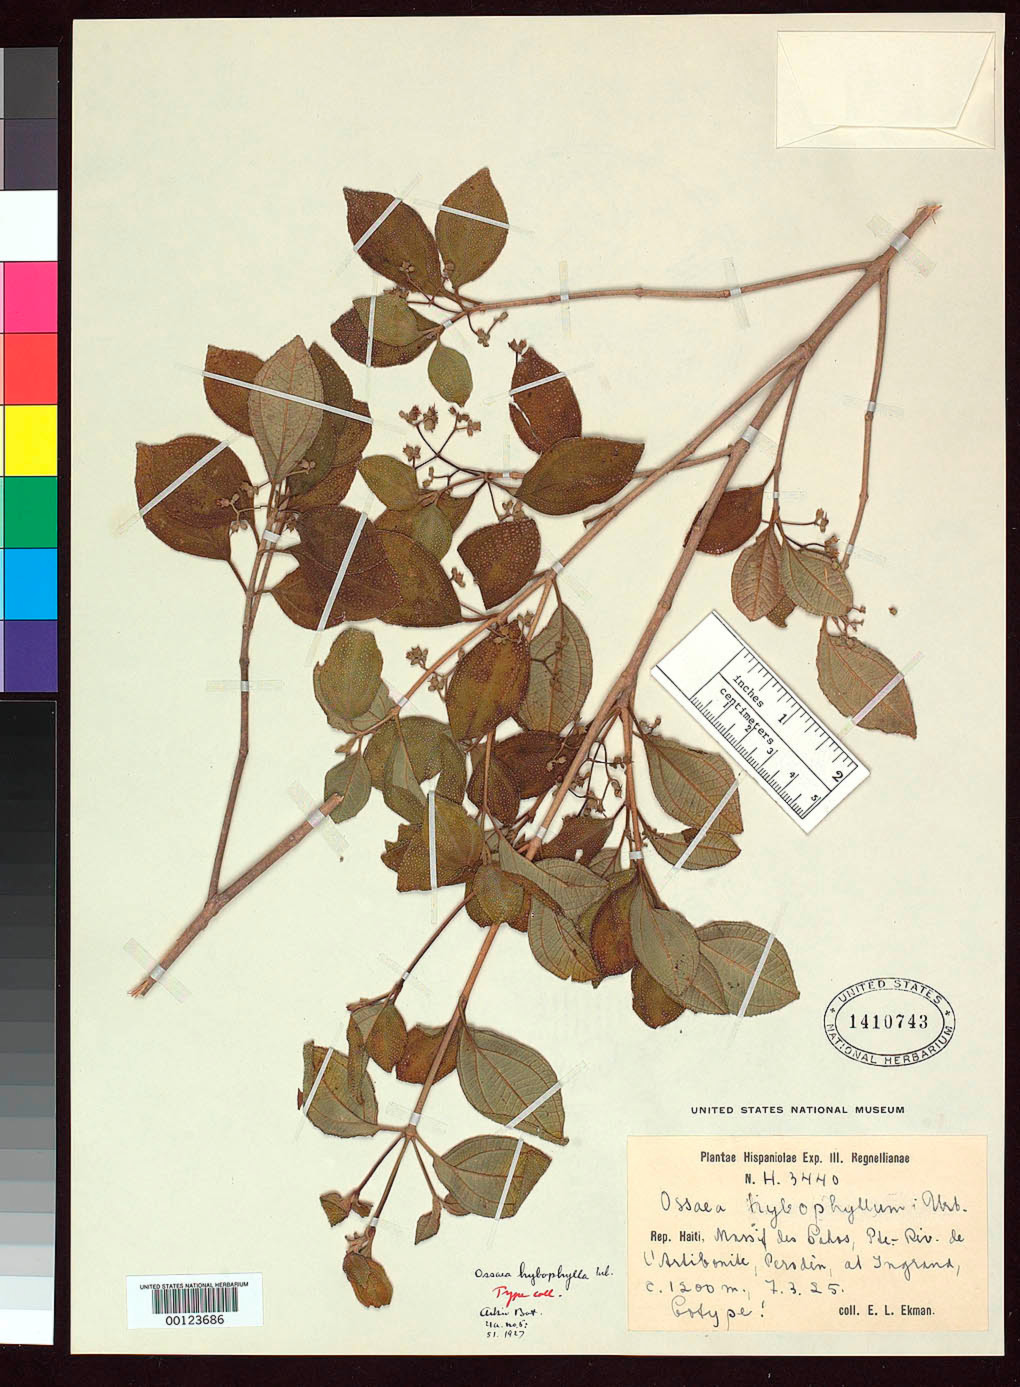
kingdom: Plantae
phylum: Tracheophyta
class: Magnoliopsida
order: Myrtales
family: Melastomataceae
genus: Ossaea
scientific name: Ossaea hybophylla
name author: Urb.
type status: Isotype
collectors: E. L. Ekman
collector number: H 3440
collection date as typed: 07 Mar 1925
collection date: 1925-03-07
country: Haiti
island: Hispaniola Island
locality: Massif des Cahos in montagnes moires ad Petite Rivier de l'Artibonite prope Perodin ad Ingram.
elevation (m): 1200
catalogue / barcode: US 1410743